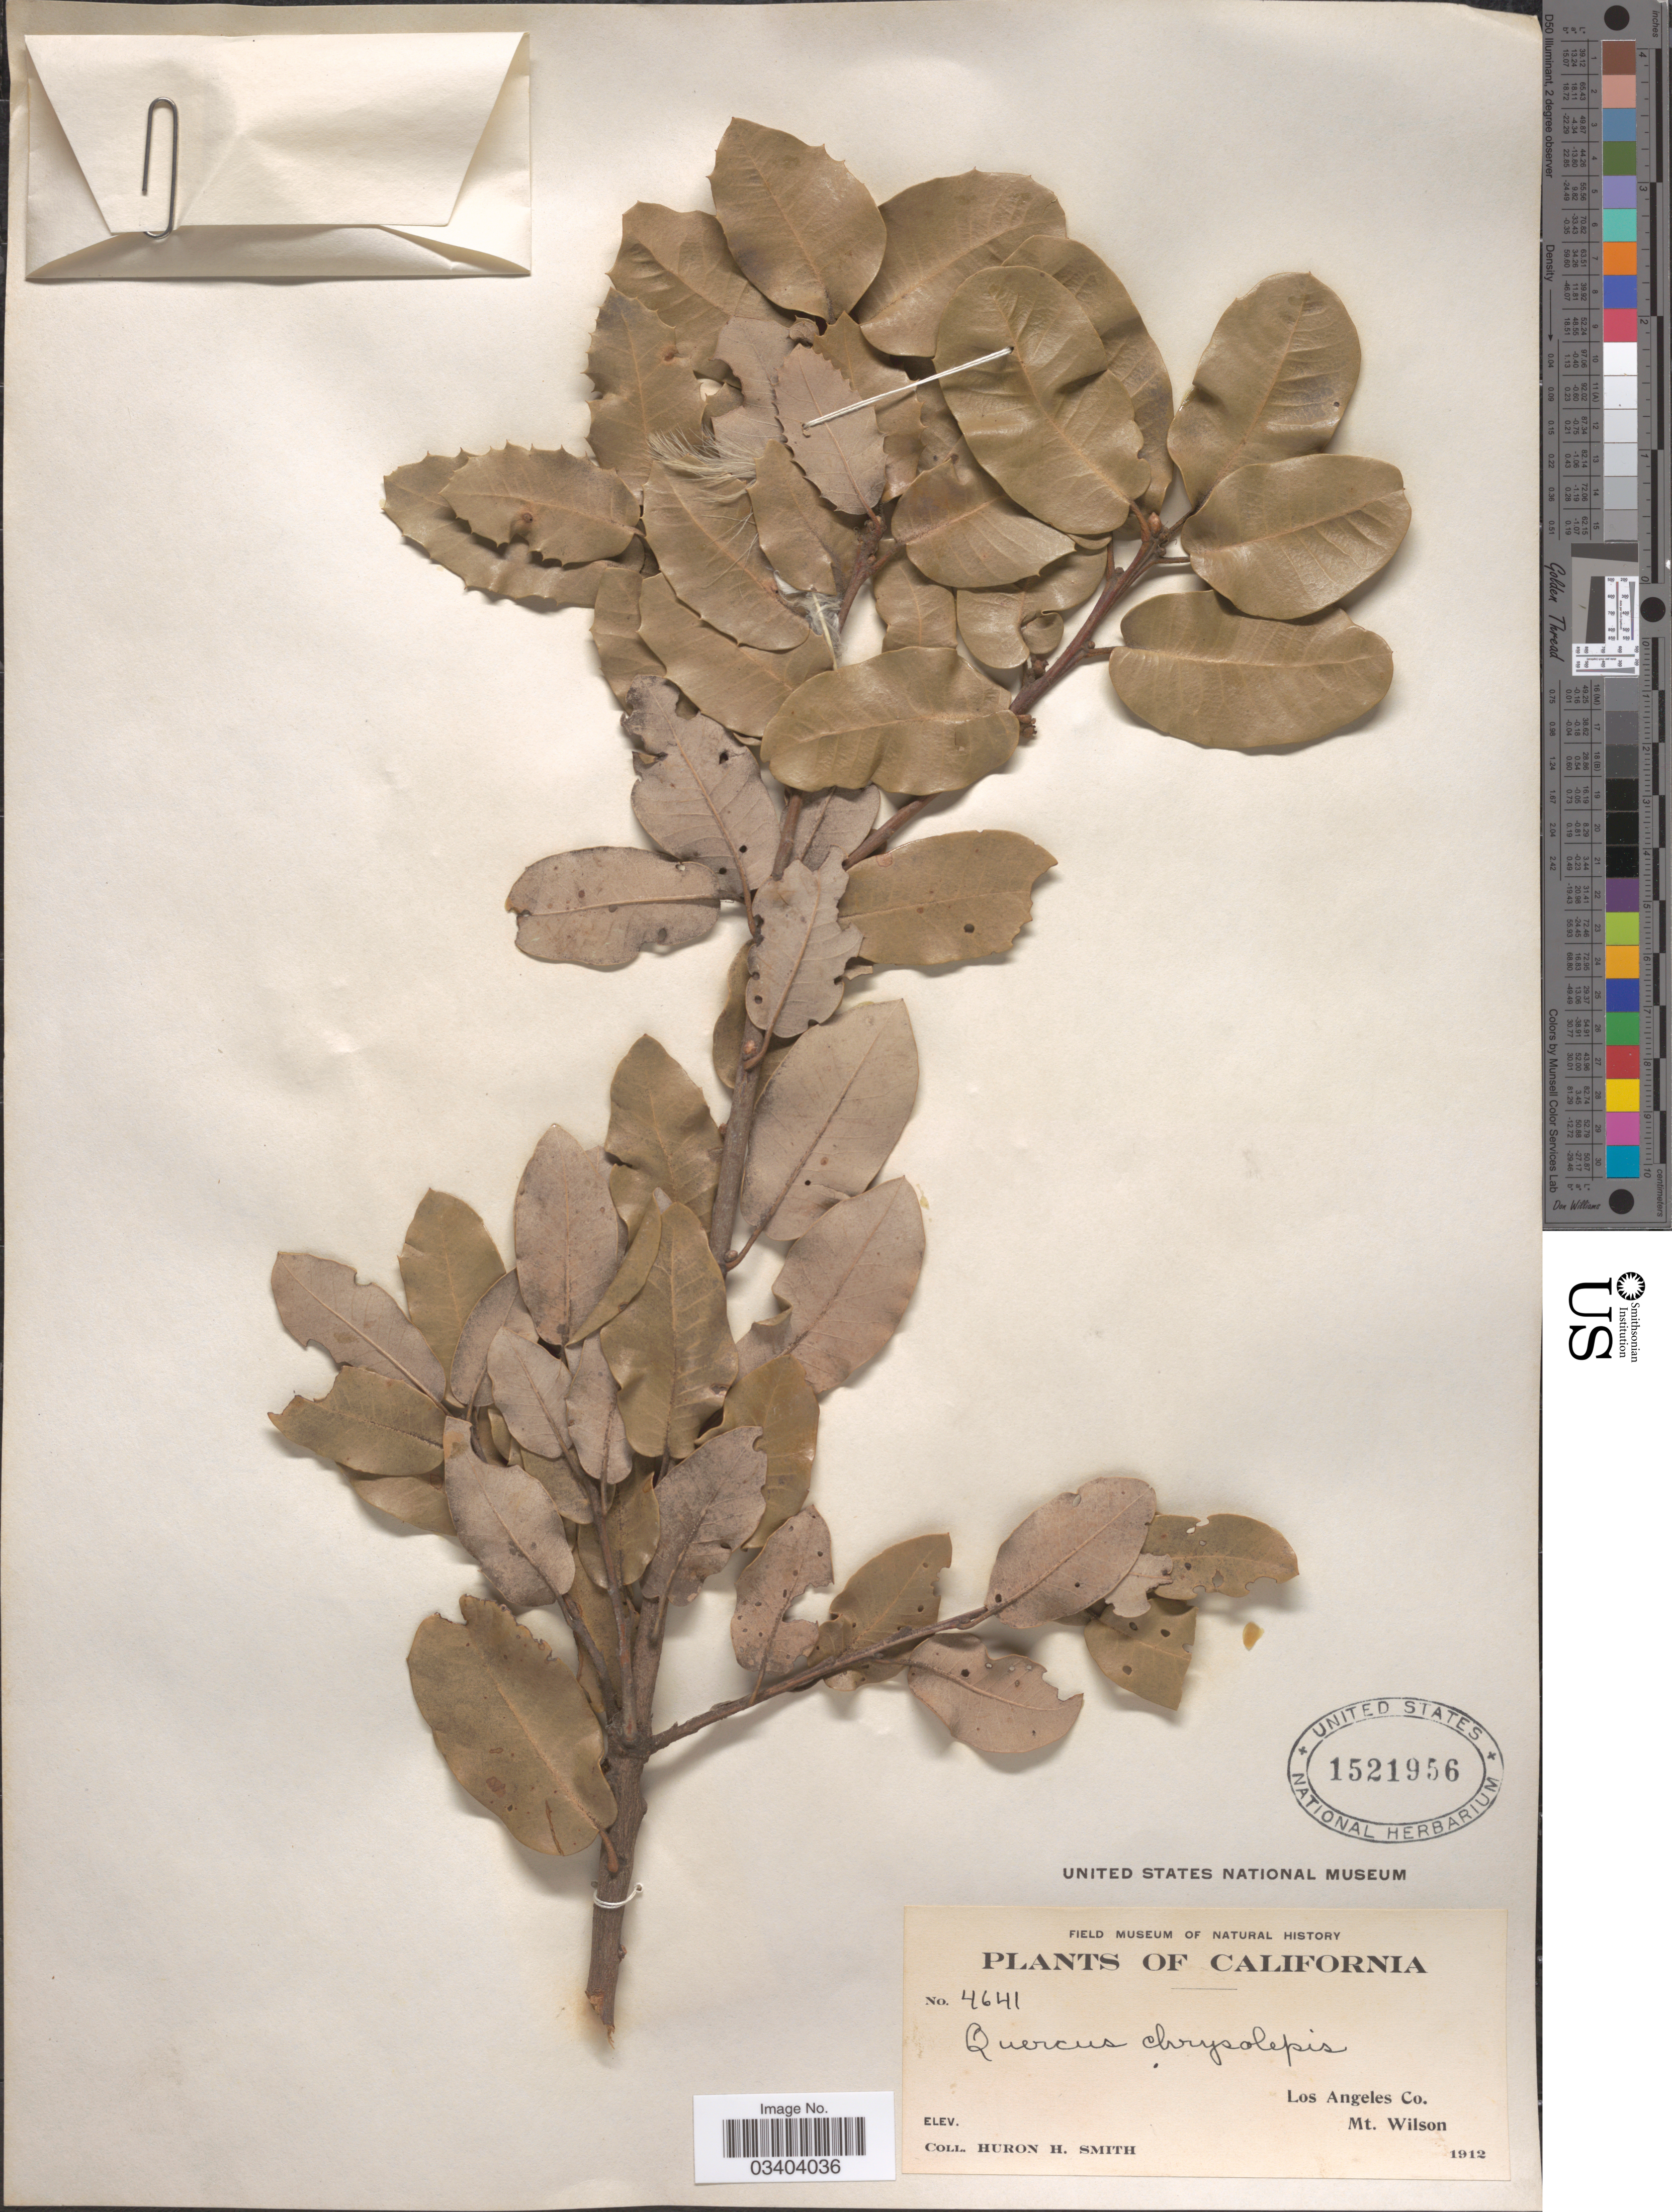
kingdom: Plantae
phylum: Tracheophyta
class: Magnoliopsida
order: Fagales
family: Fagaceae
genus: Quercus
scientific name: Quercus chrysolepis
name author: Liebm.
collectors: Huron H. Smith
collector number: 4641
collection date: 1912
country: United States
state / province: California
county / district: Los Angeles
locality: Los Angeles County. Mt. Wilson.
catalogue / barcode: US 1521956